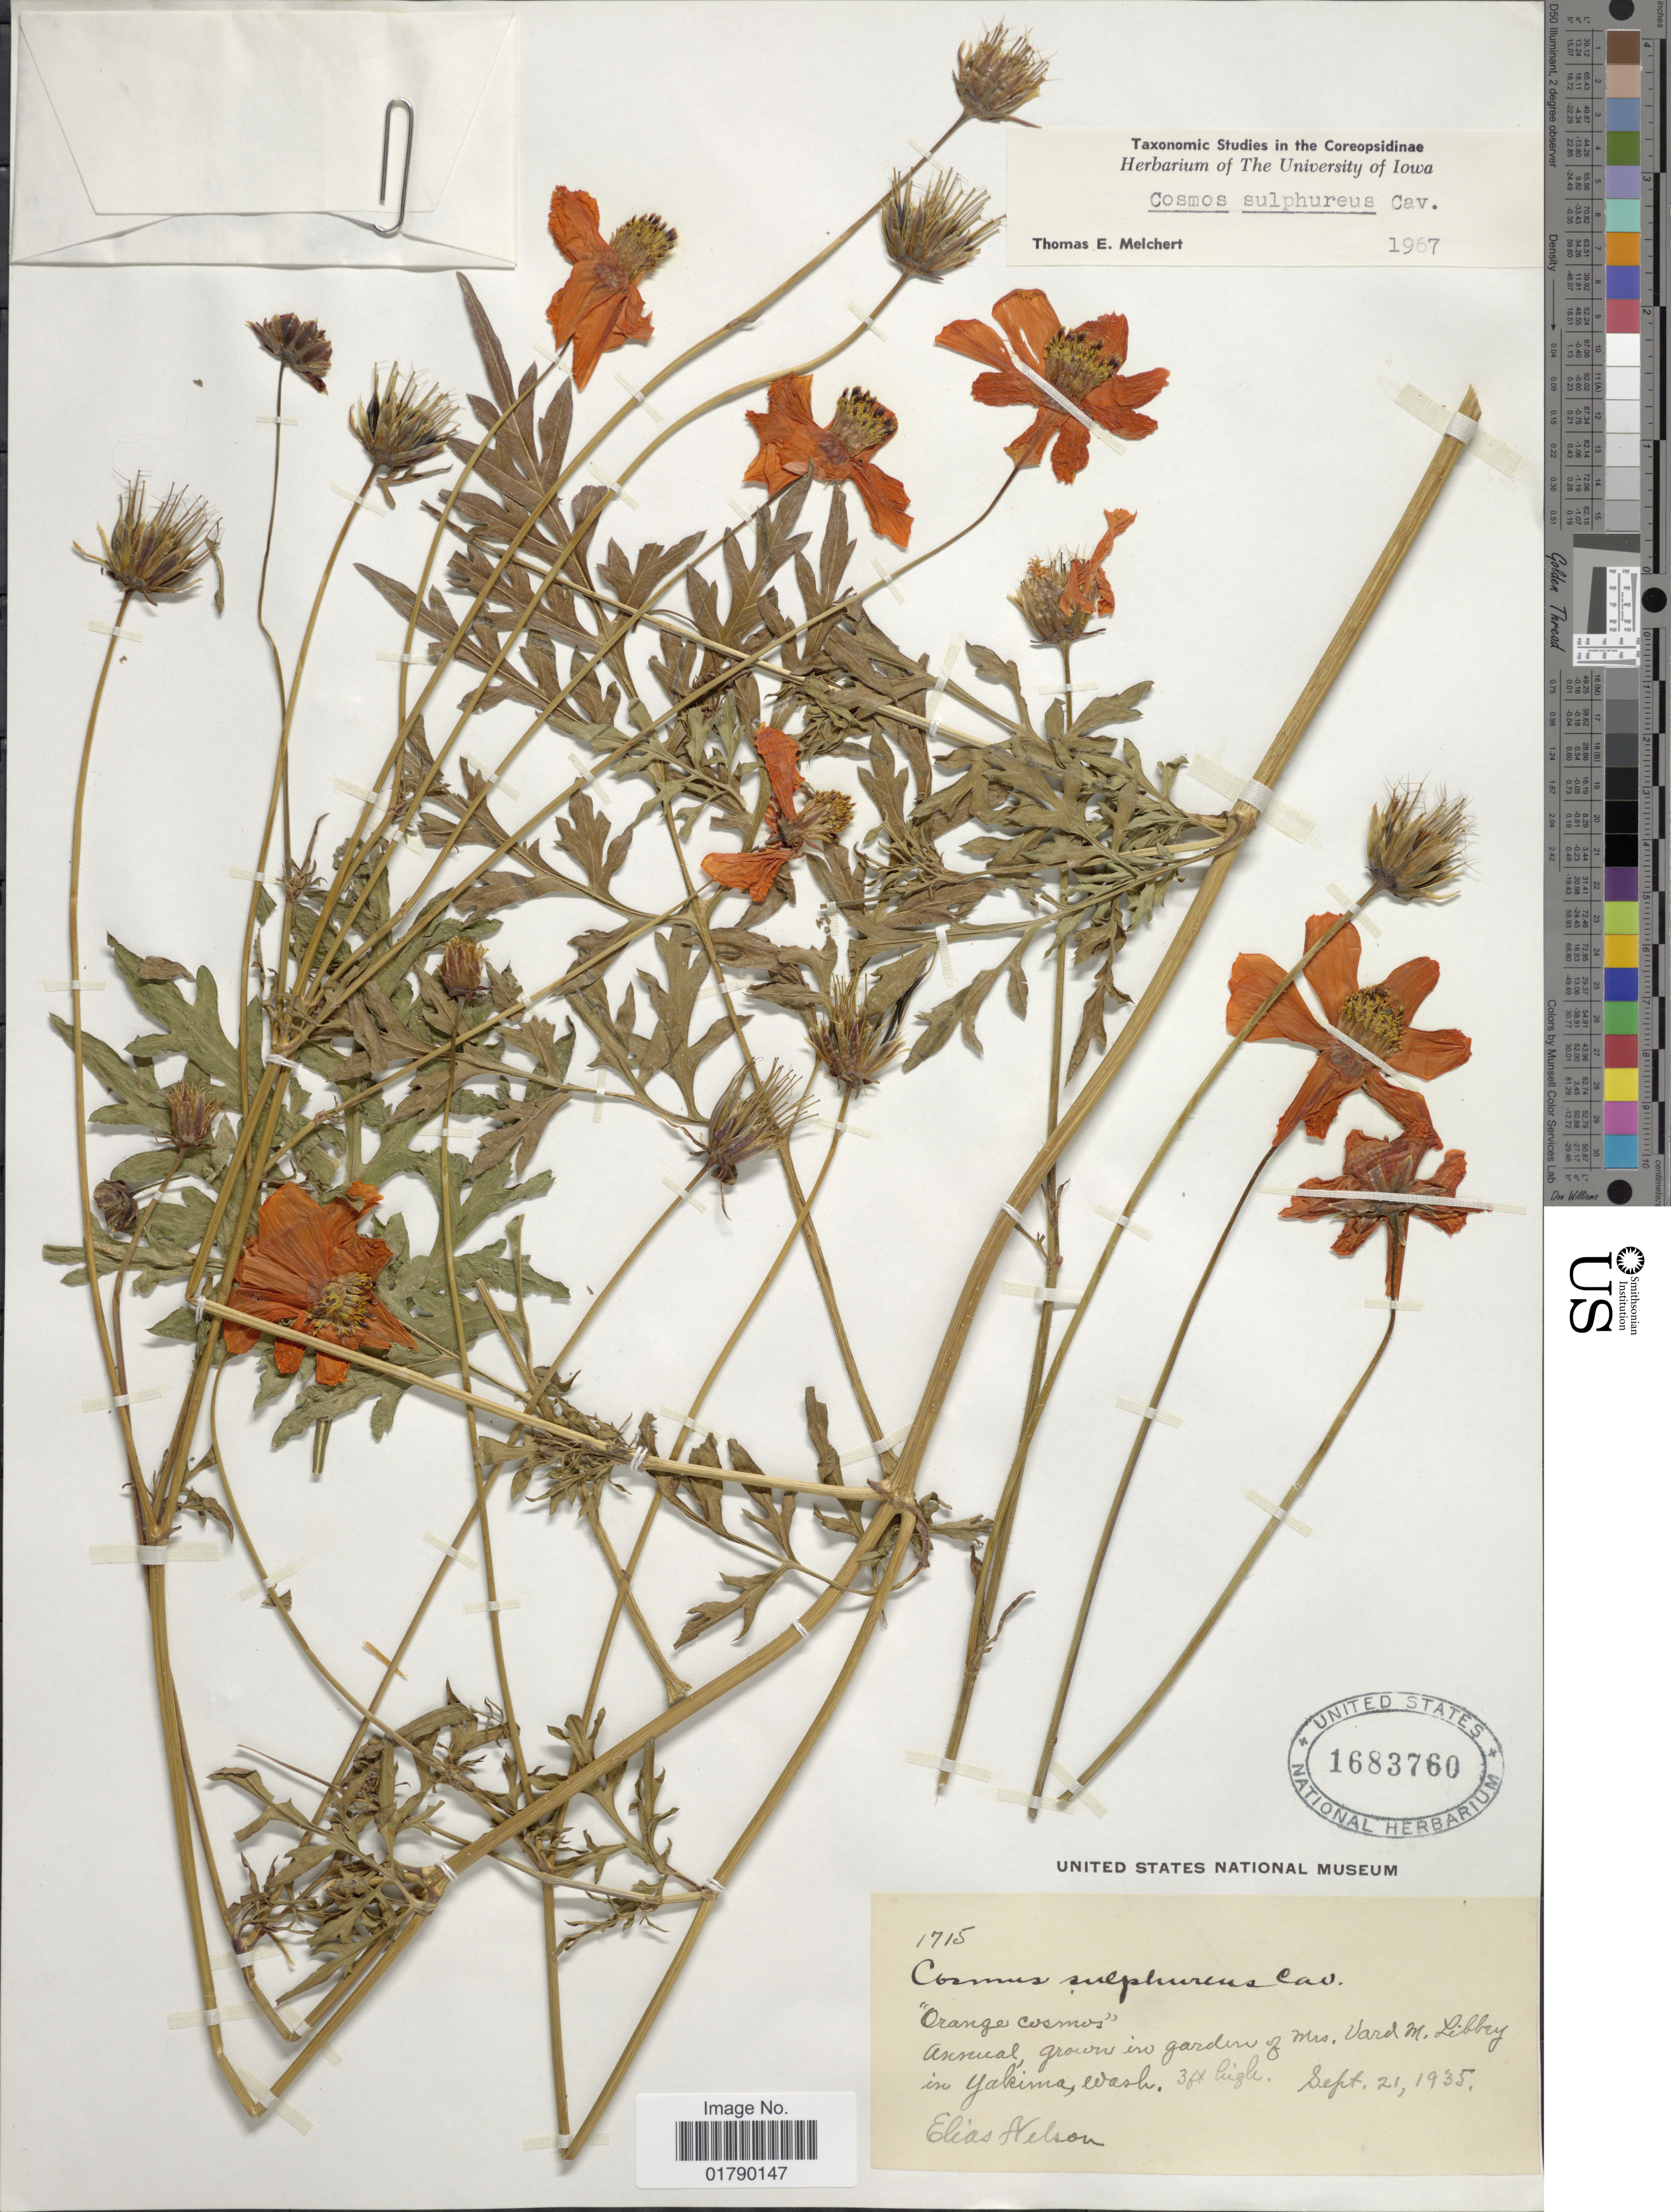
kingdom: Plantae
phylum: Tracheophyta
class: Magnoliopsida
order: Asterales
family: Asteraceae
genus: Cosmos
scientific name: Cosmos sulphureus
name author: Cav.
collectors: E. Nelson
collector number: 1715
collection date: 1935-09-21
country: United States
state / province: Washington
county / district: Yakima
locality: Grown in garden of Mrs. Vard M. Libby in Yakima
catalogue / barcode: US 1683760